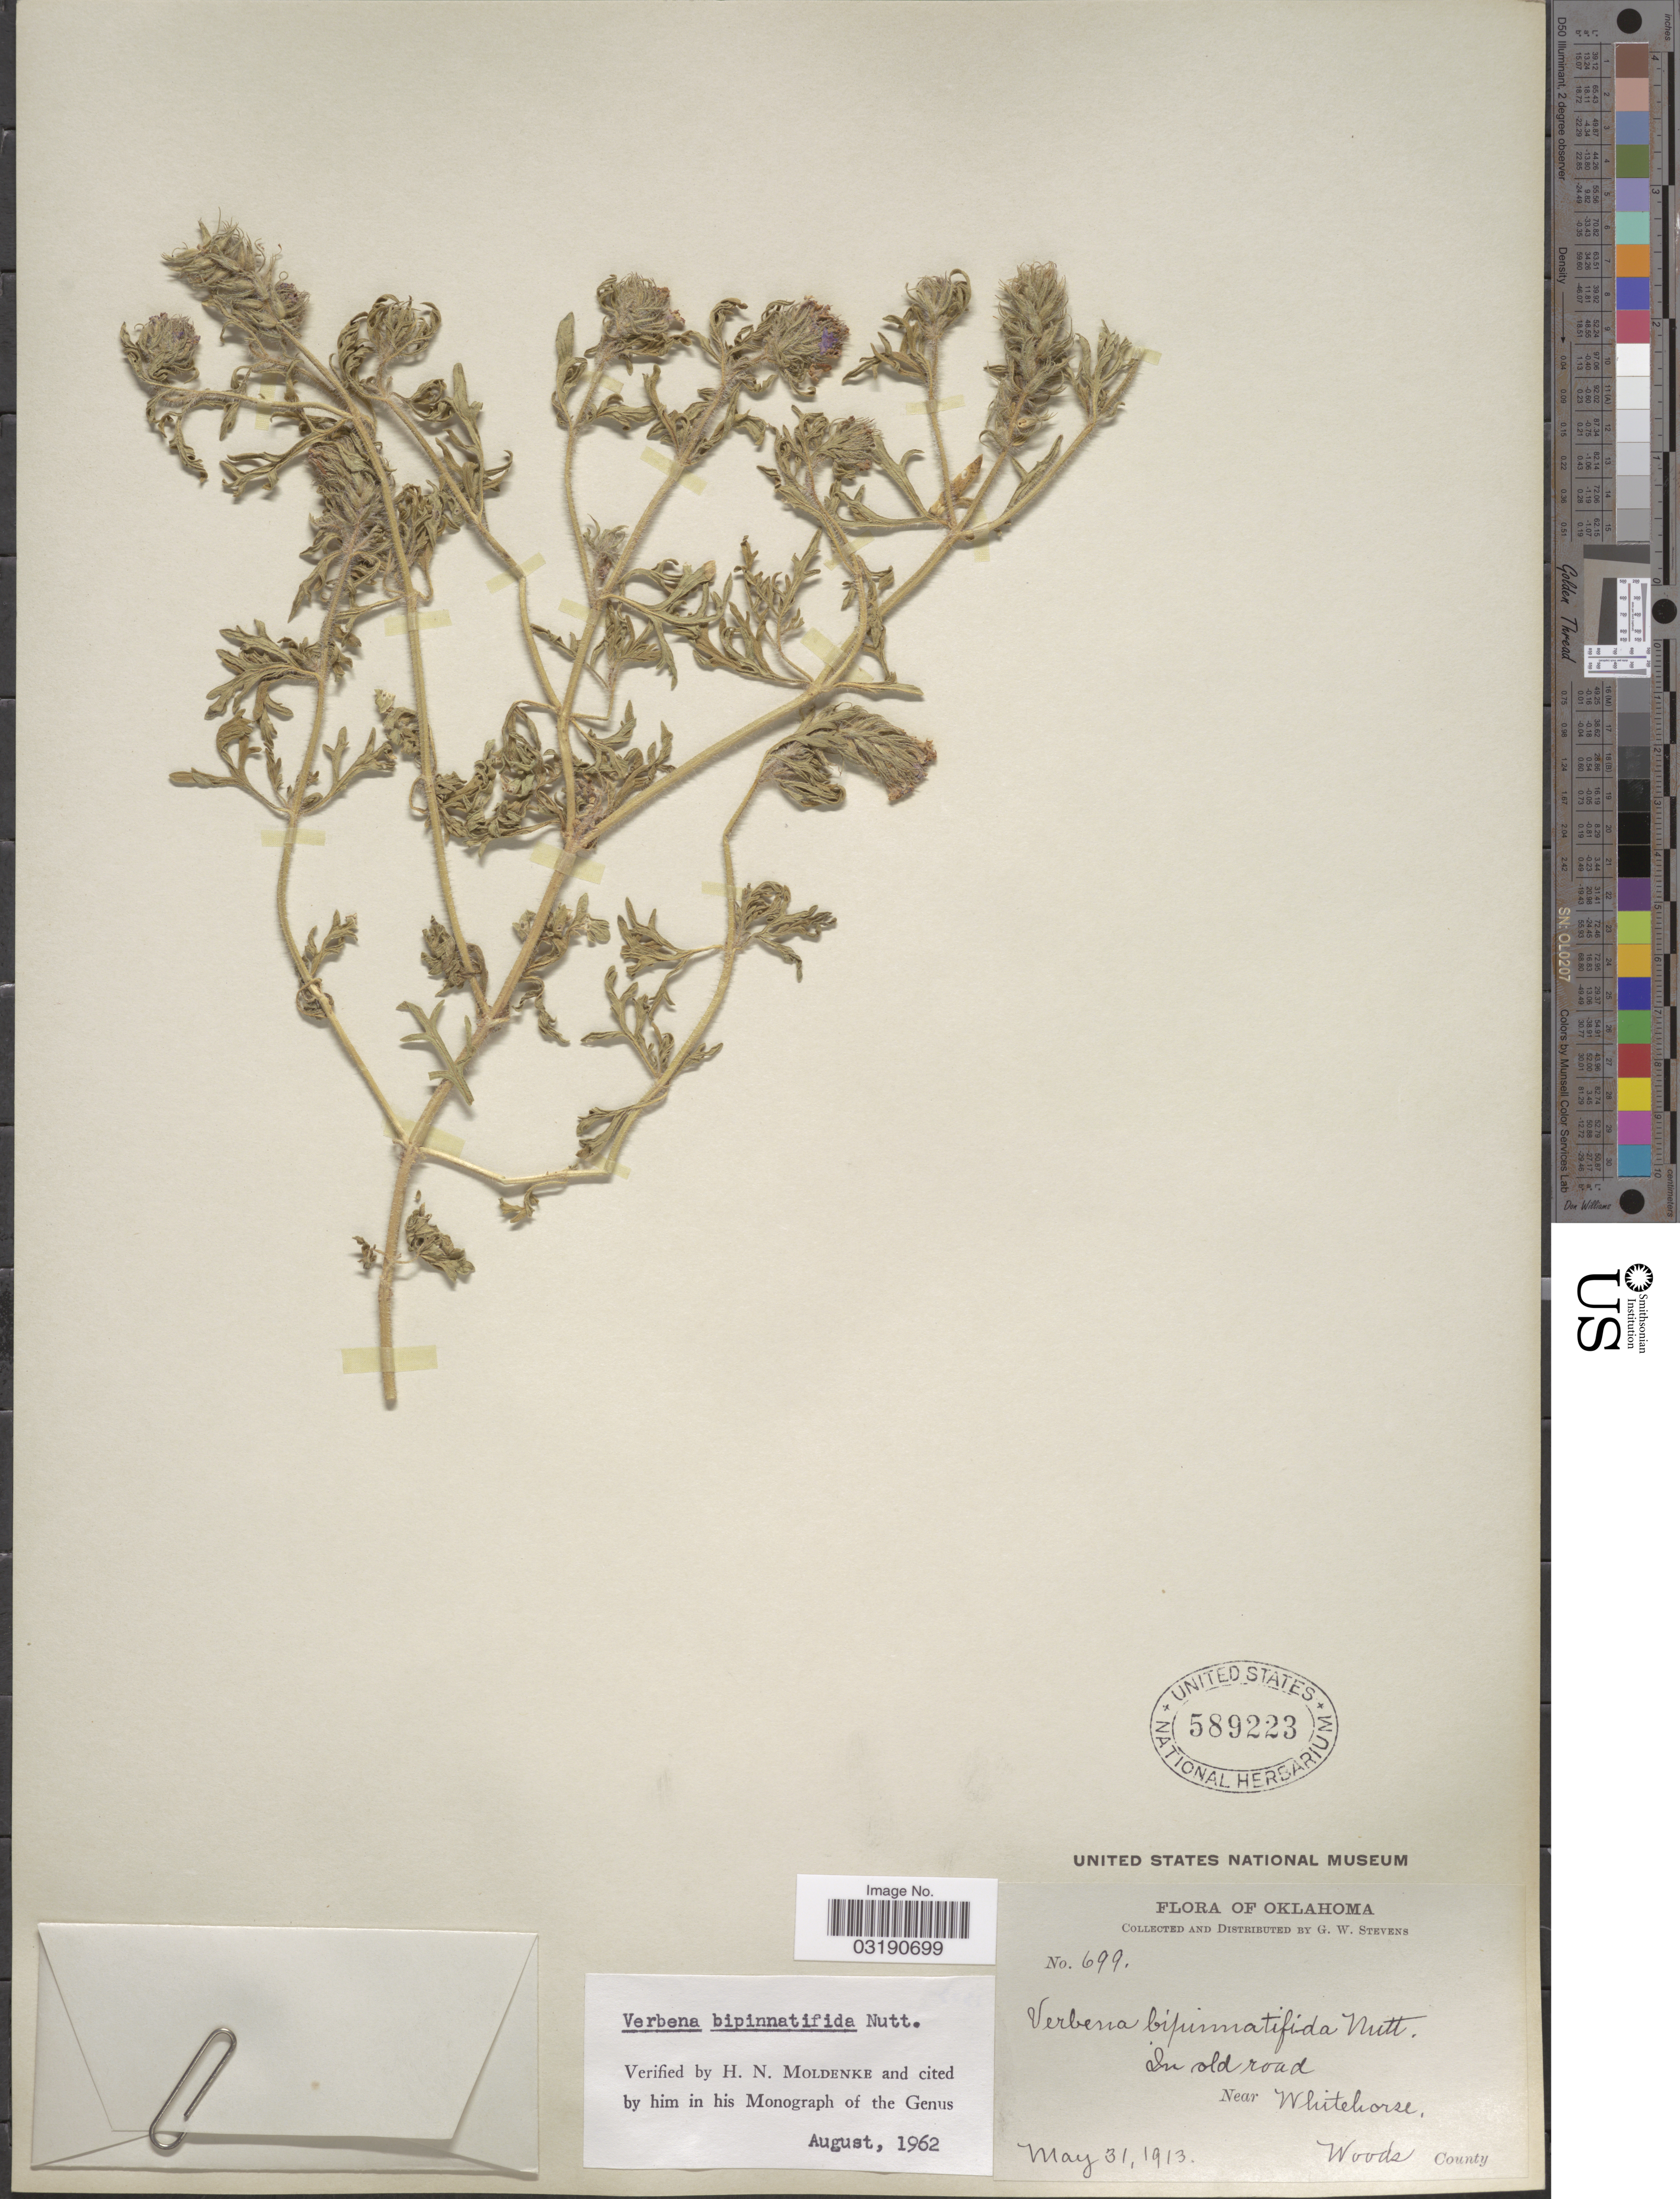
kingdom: Plantae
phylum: Tracheophyta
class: Magnoliopsida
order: Lamiales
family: Verbenaceae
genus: Verbena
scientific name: Verbena bipinnatifida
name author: (Schauer) Nutt.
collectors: G. W. Stevens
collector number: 699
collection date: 1913-05-31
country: United States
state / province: Oklahoma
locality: In old road. Near Whitehorse, Woods County.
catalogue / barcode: US 589223